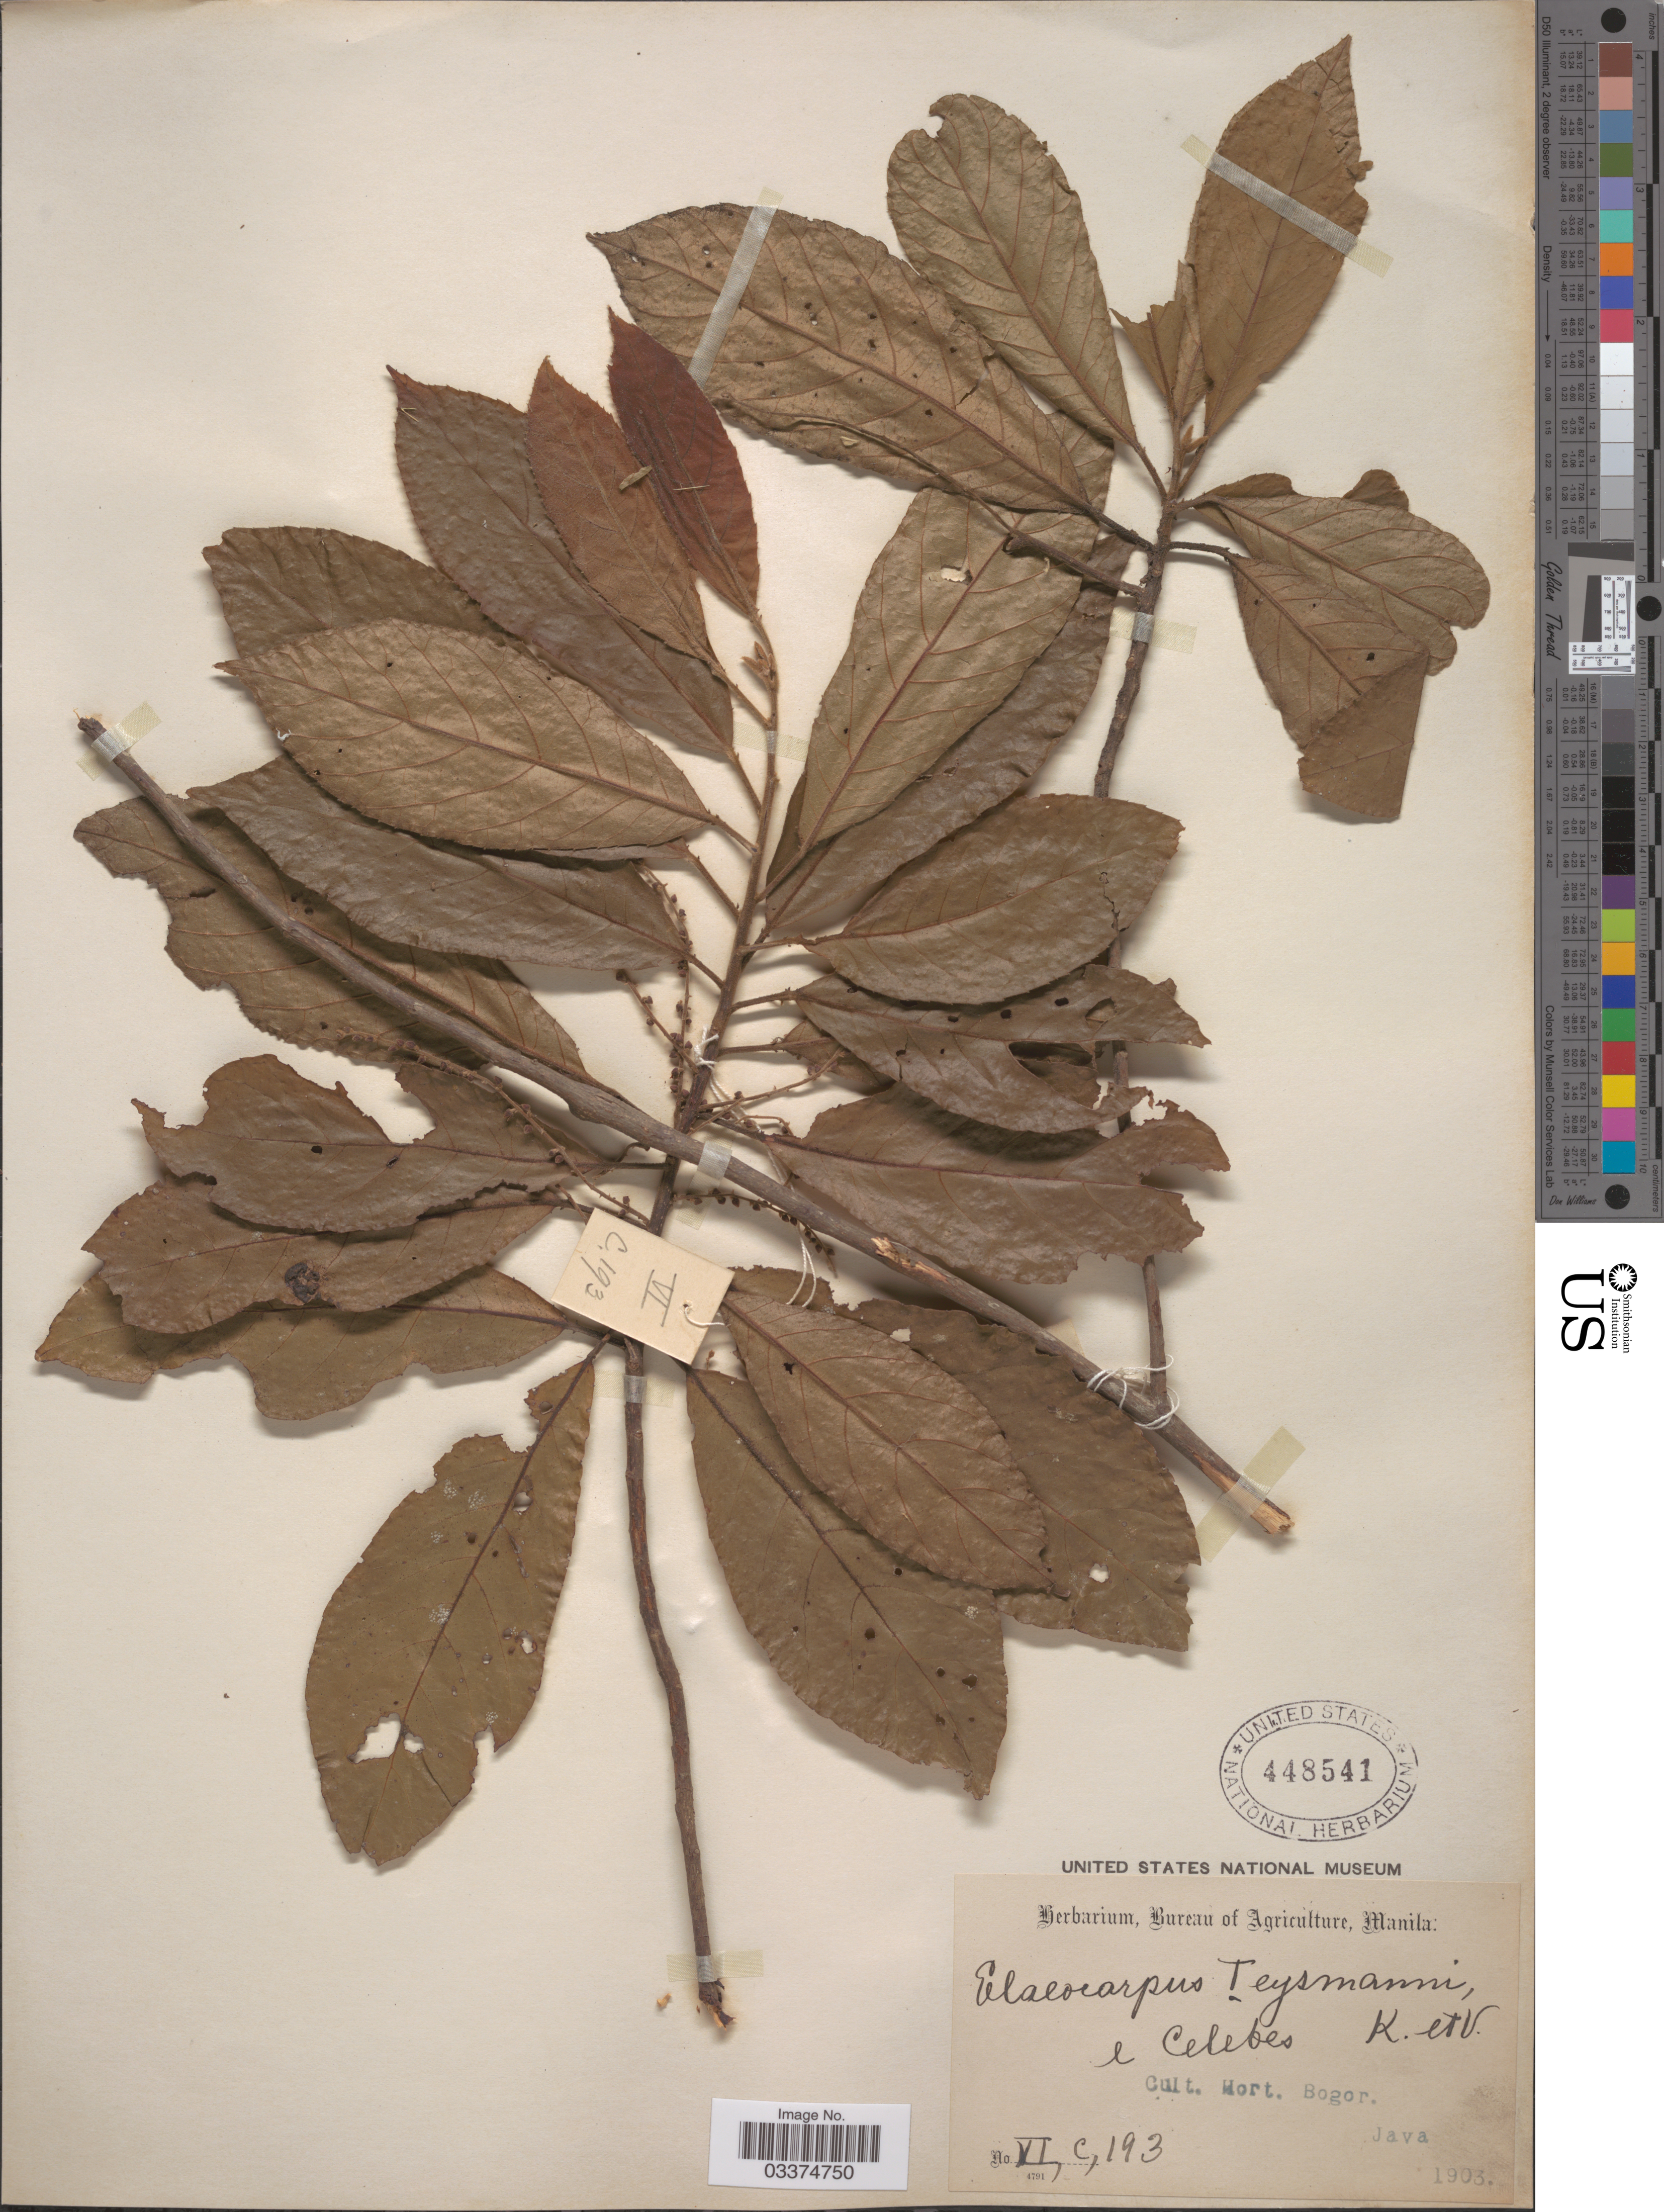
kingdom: Plantae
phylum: Tracheophyta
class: Magnoliopsida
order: Oxalidales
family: Elaeocarpaceae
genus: Elaeocarpus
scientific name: Elaeocarpus teysmannii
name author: Koord. & Valeton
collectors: ex Herb. Bur. Agric. Manila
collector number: VI,C,193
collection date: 1903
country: Indonesia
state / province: Java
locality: Cult. Hort. Bogor.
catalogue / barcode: US 448541